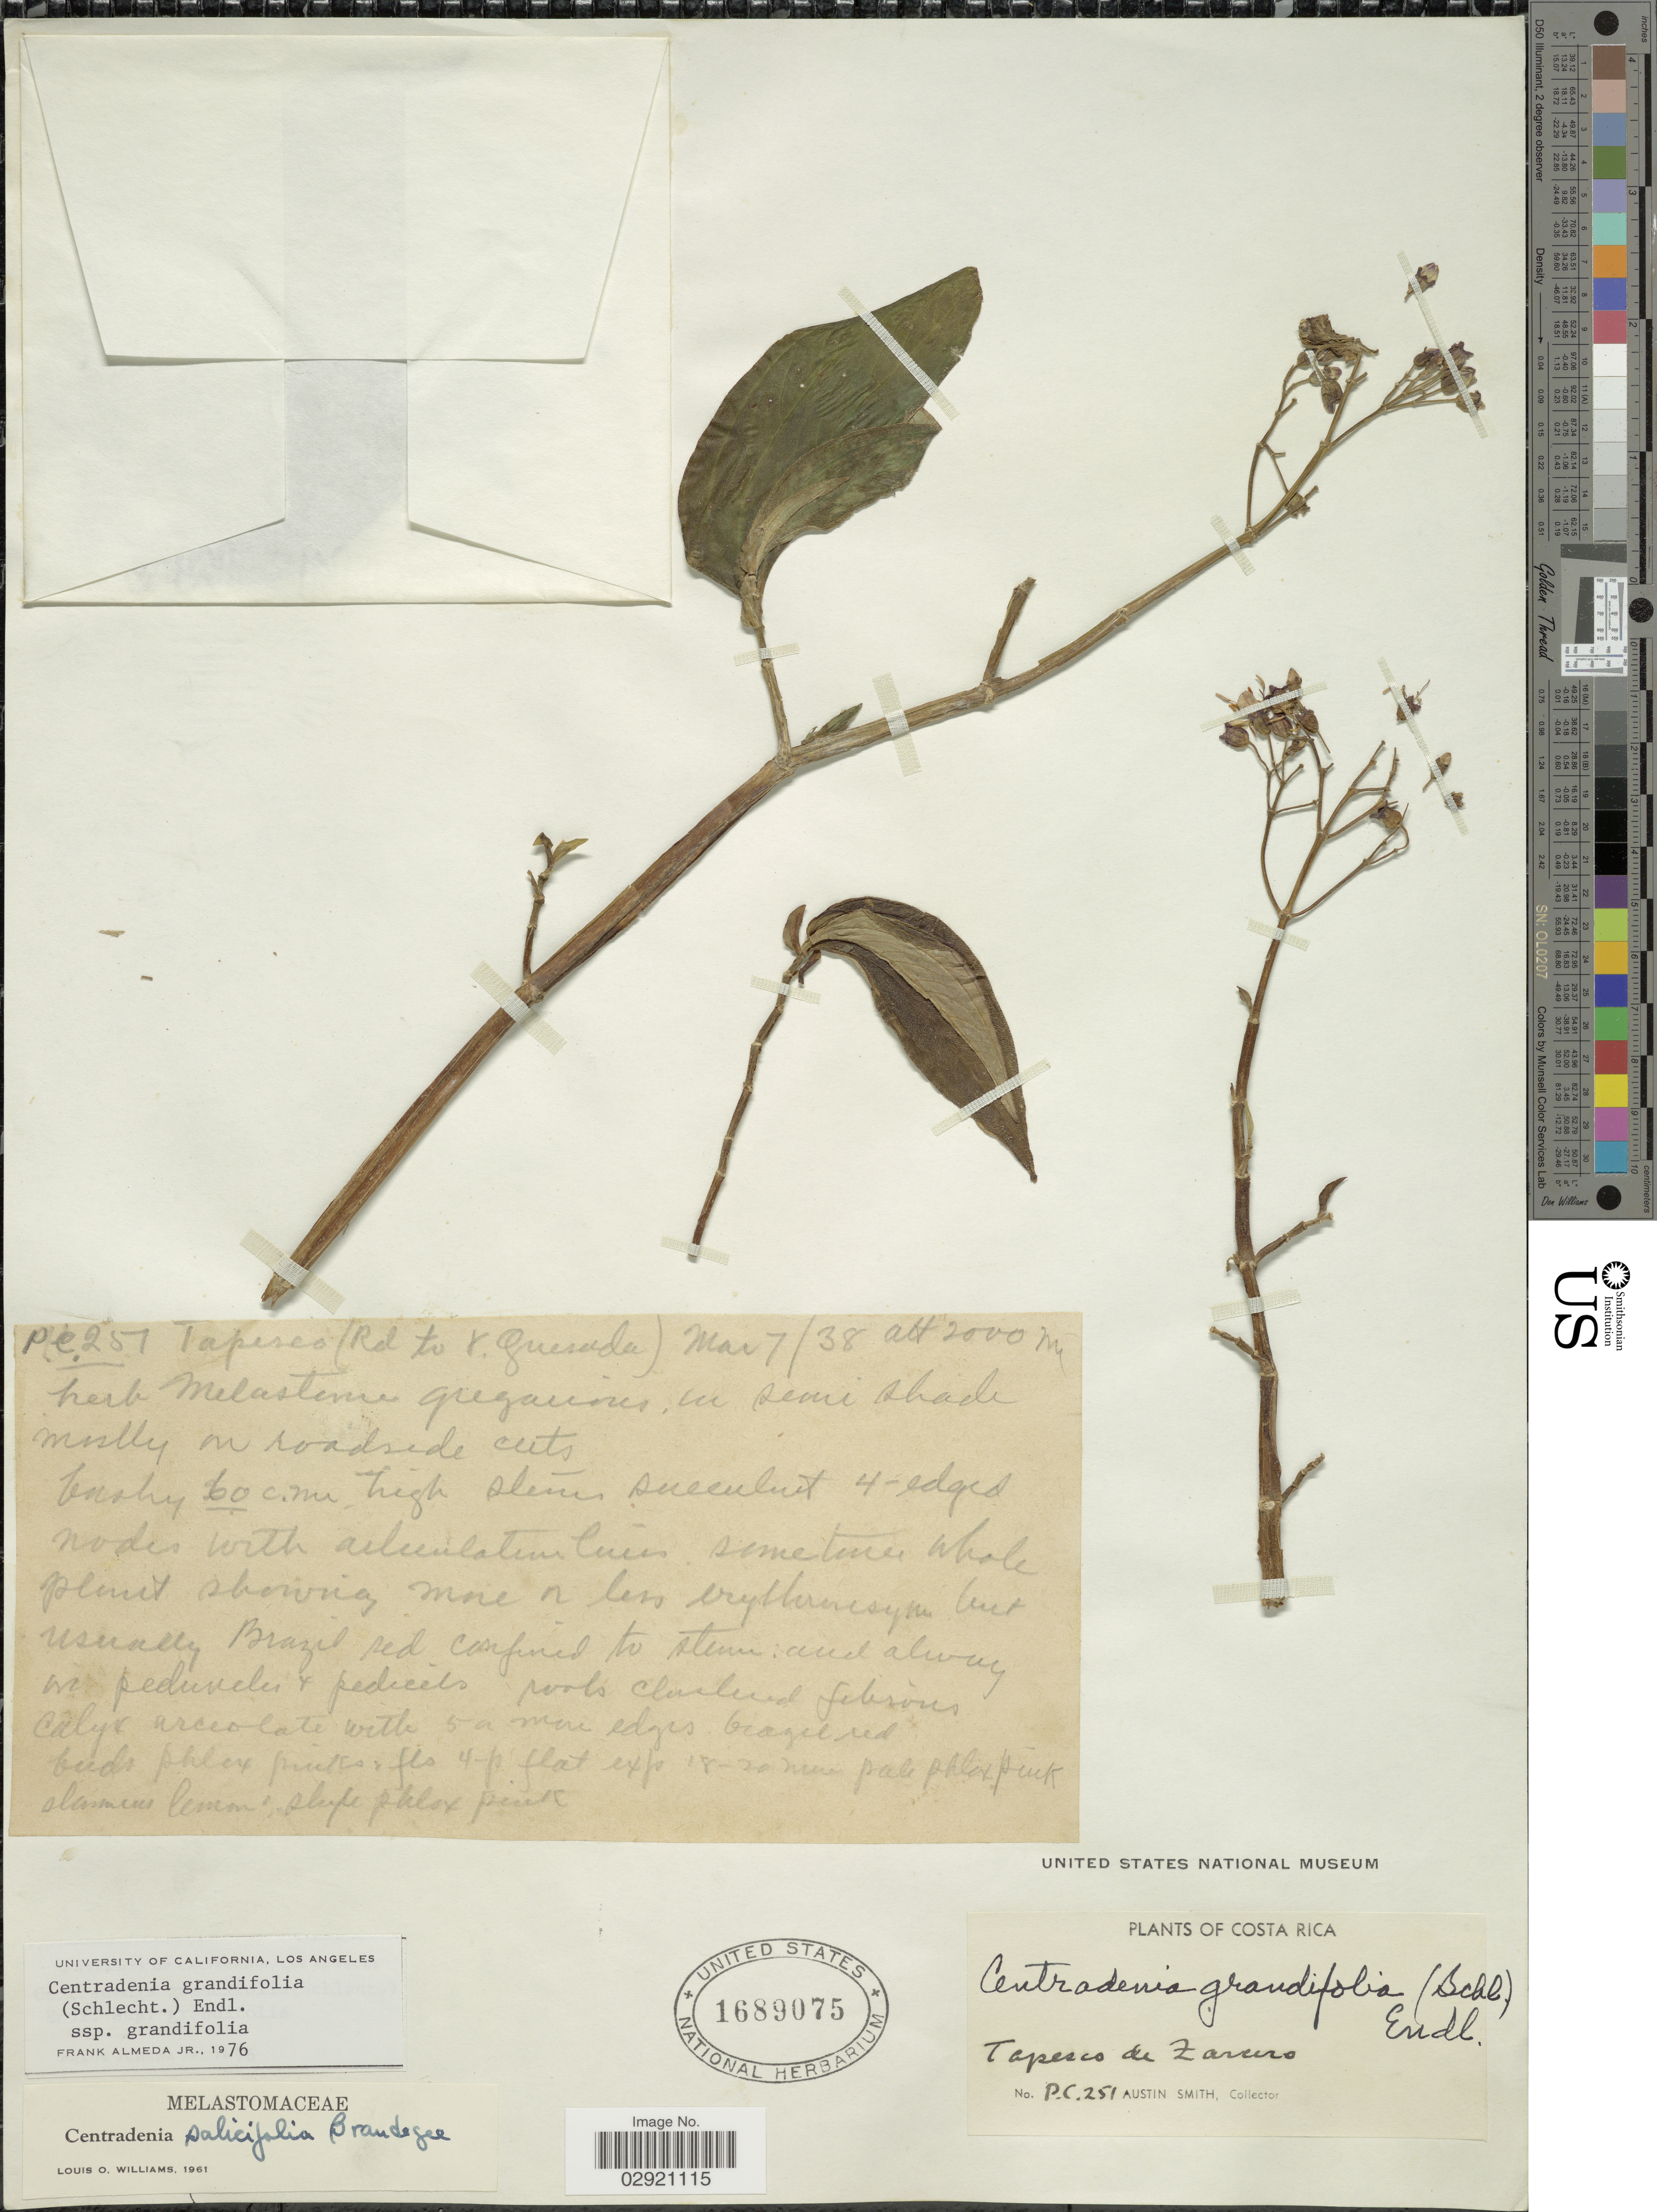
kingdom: Plantae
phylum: Tracheophyta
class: Magnoliopsida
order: Myrtales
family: Melastomataceae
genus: Centradenia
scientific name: Centradenia grandifolia subsp. grandifolia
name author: (Schltdl.) Endl.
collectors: Aust P. Smith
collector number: PC251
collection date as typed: Transcribed d/m/y: 7/3/38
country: Costa Rica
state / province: Alajuela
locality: Tapesco de Zarcero. (Rd to Quesada).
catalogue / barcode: US 1689075